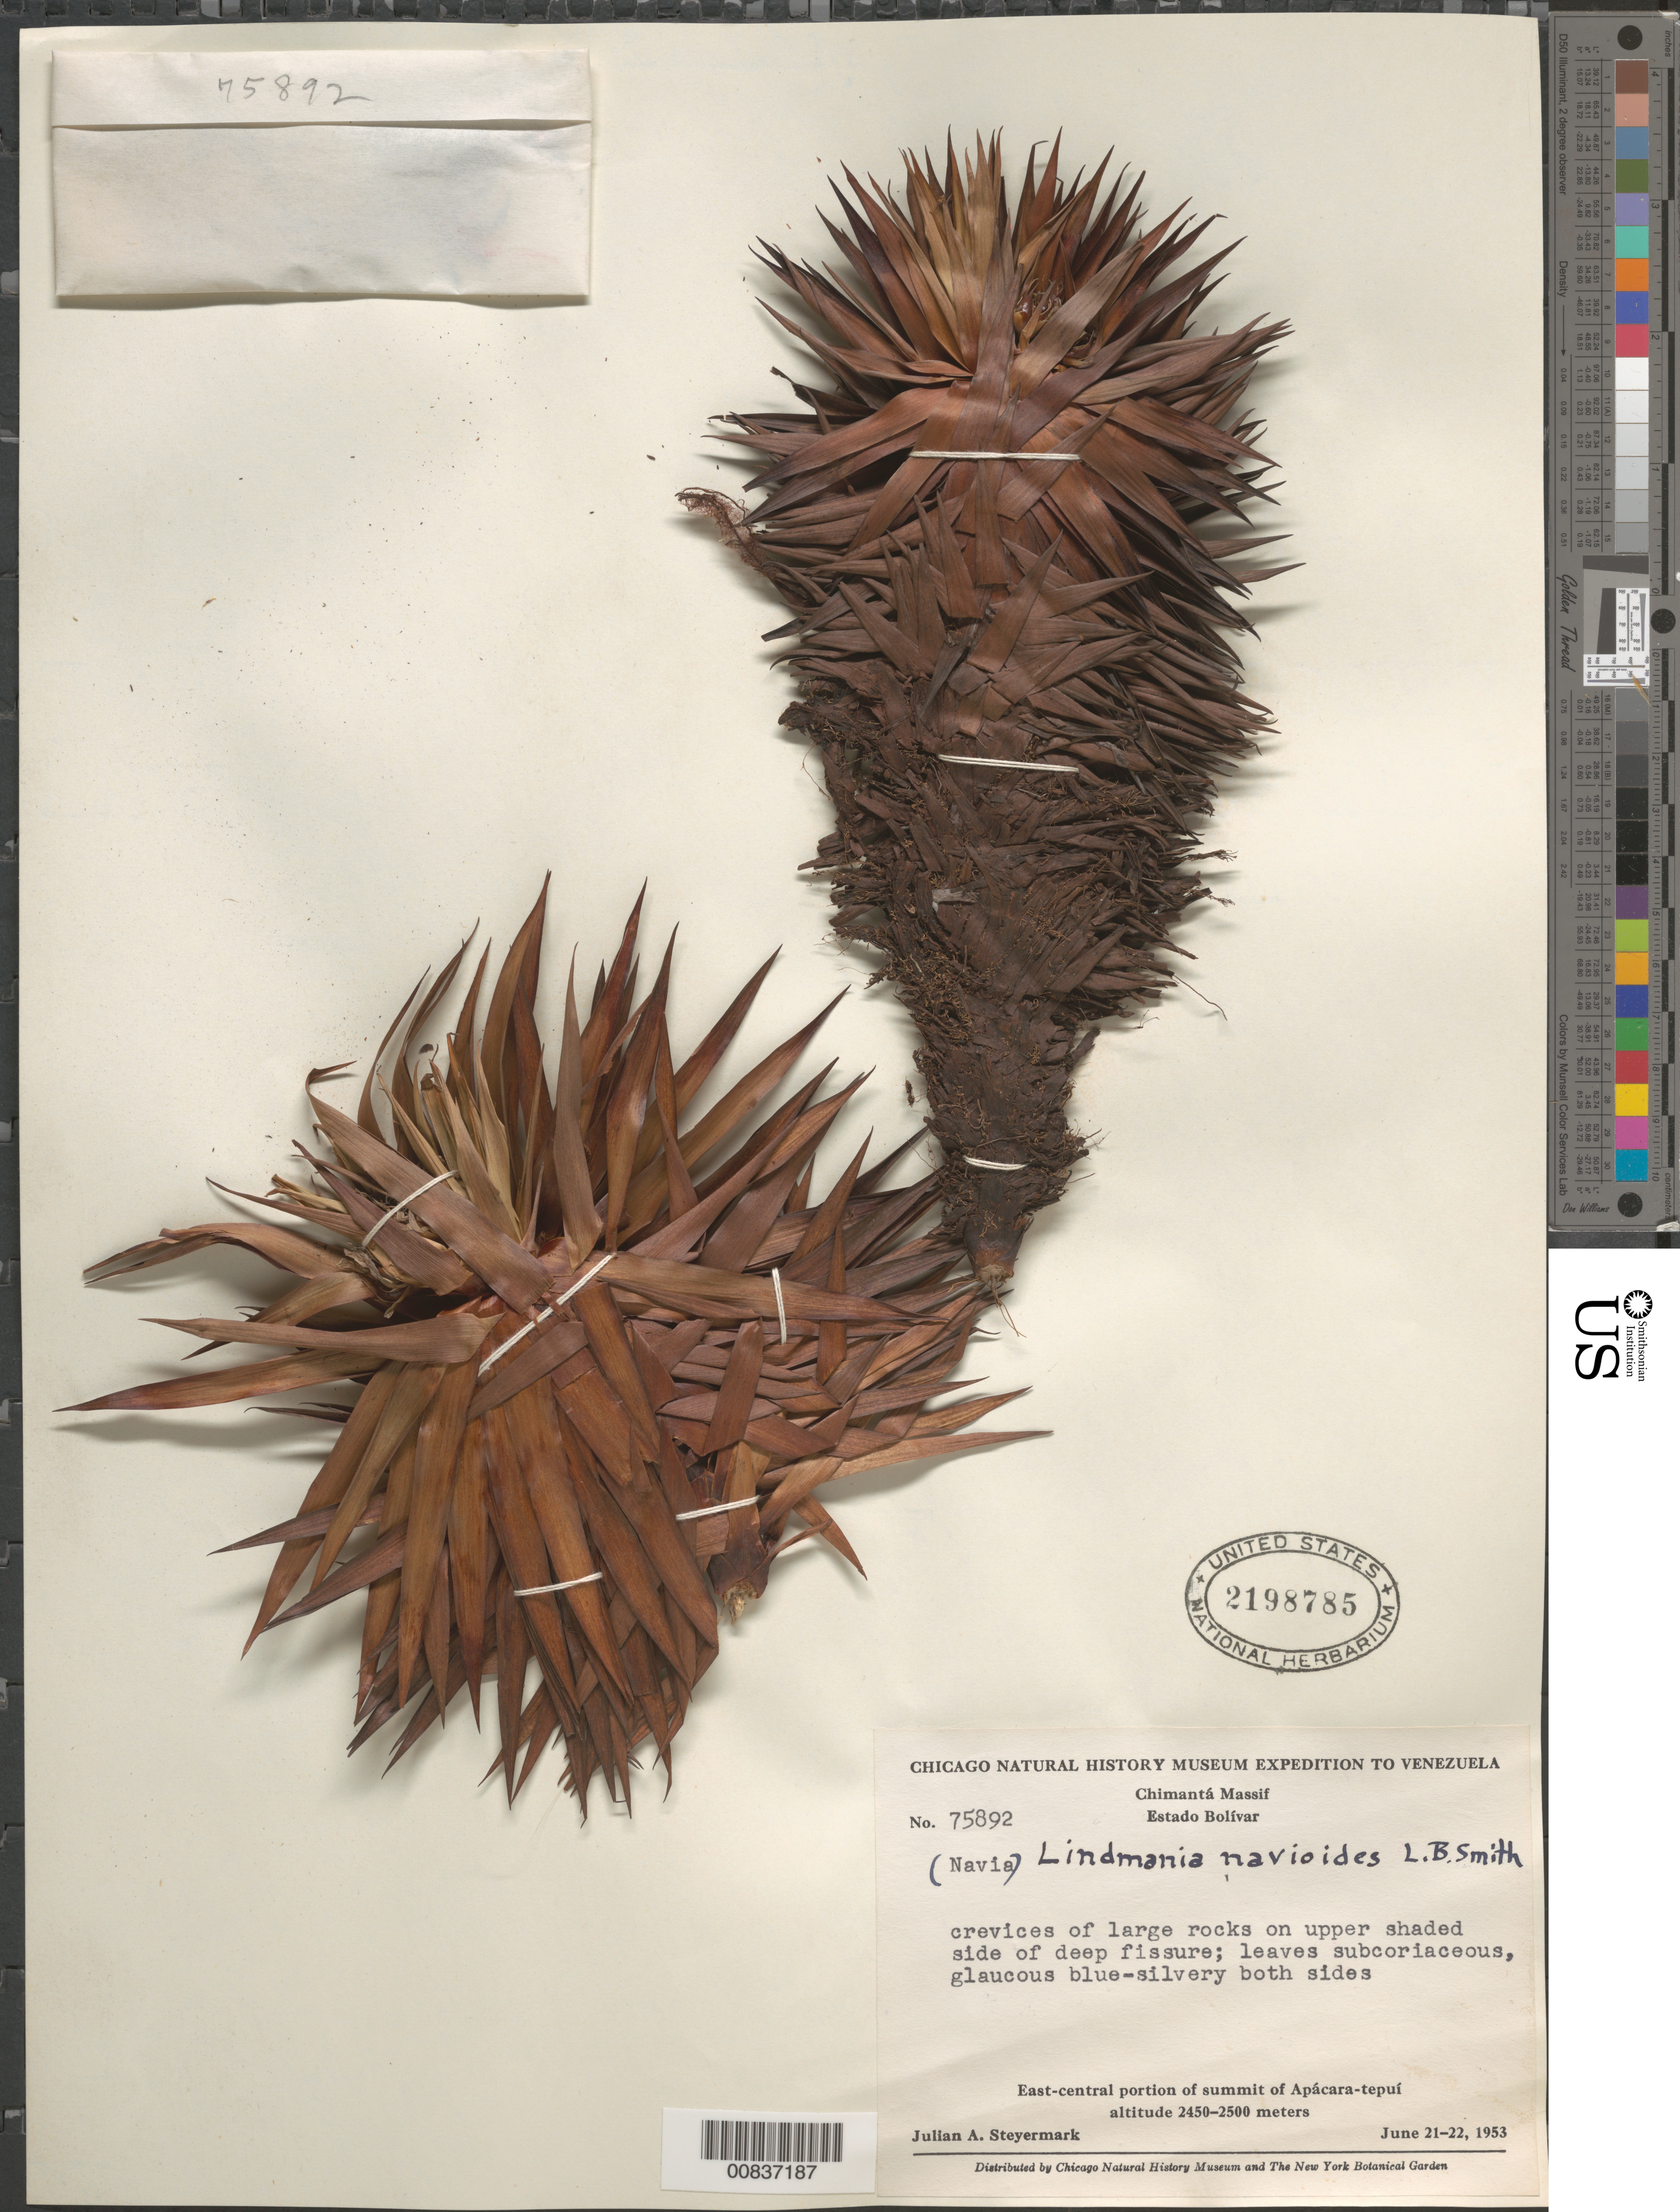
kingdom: Plantae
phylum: Tracheophyta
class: Liliopsida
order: Poales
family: Bromeliaceae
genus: Lindmania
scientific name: Lindmania navioides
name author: L.B. Sm.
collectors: J. Steyermark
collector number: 75892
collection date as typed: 21-Jun-53 to 22-Jun-53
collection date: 1953-06-21/1953-06-22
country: Venezuela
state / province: Bolívar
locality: Chimantá Massif, Apácara-tepuí, east-central part of summit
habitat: East-central summit; crevices of large rocks on upper shaded side of deep fissure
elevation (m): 2450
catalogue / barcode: US 2198785